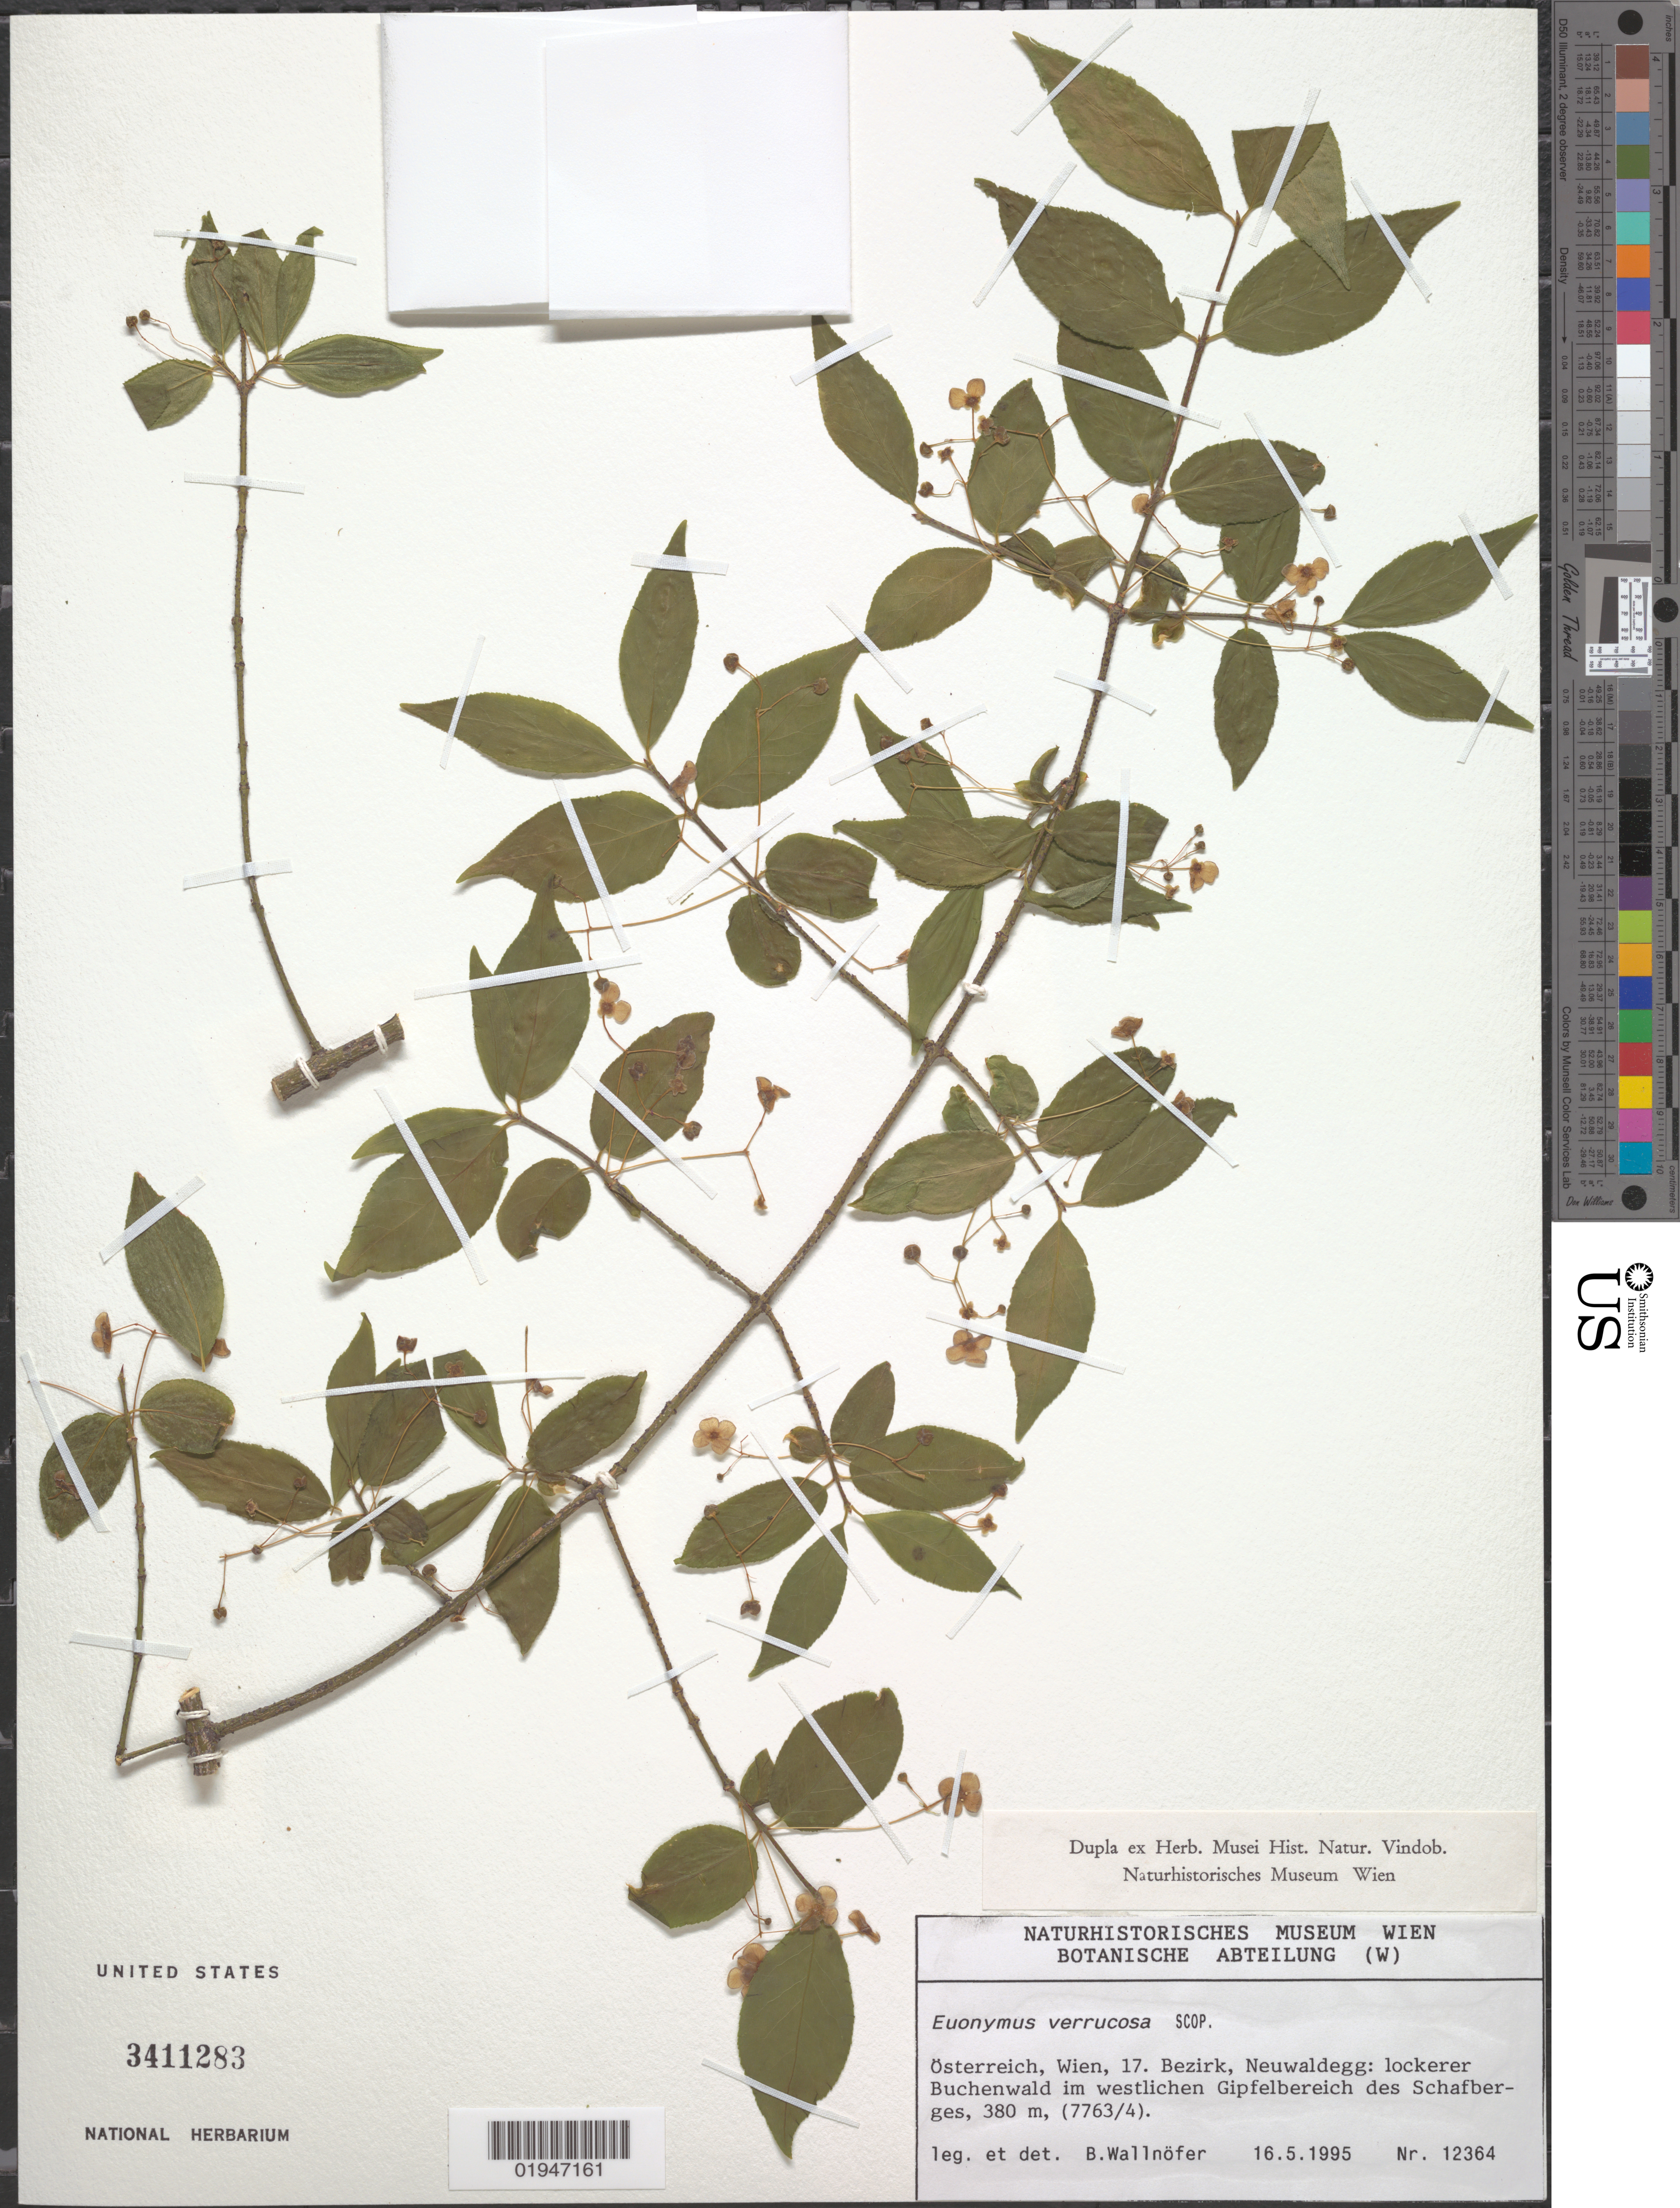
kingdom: Plantae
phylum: Tracheophyta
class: Magnoliopsida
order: Celastrales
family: Celastraceae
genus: Euonymus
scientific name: Euonymus verrucosus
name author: Scop.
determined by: Wallnöfer, B.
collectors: B. Wallnöfer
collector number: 12364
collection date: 1995-05-16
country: Austria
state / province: Wien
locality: Österreich [Austria], Wien [Vienna], 17. Bezirk, Neuwaldegg: lockerer Buchenwald im westlichen Gipfelbereich des Shafberges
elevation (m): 380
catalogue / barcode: US 3411283